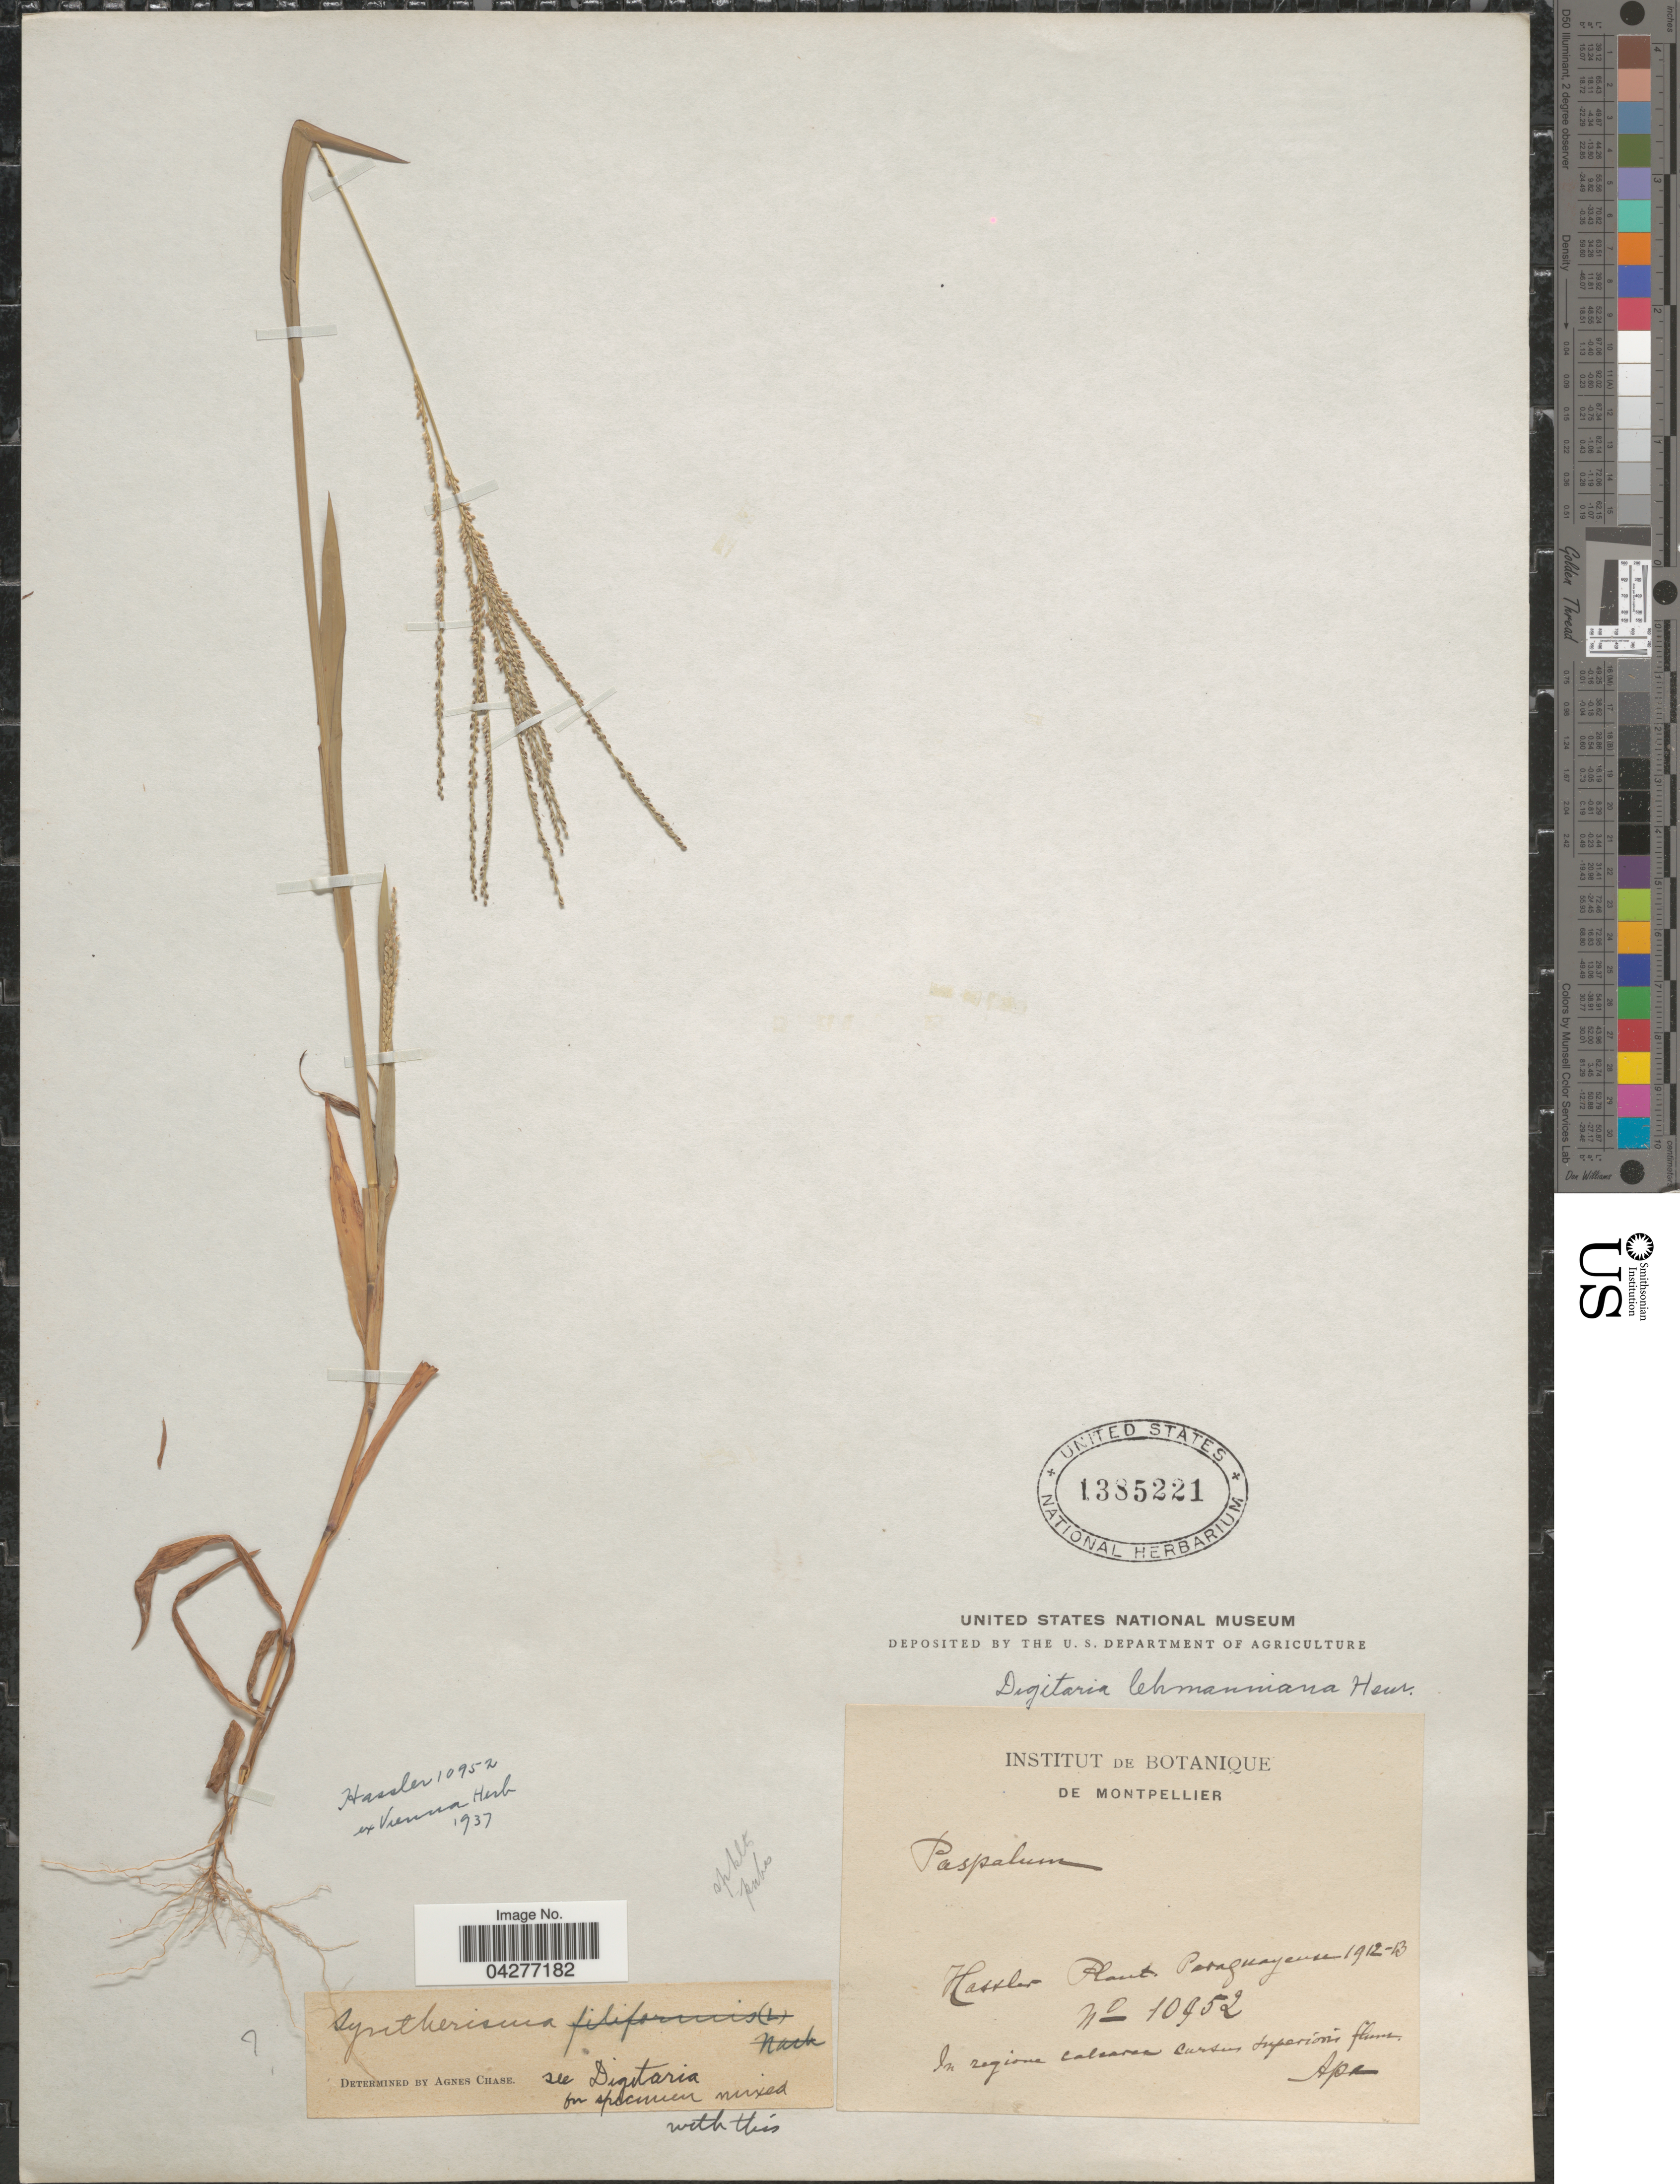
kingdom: Plantae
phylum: Tracheophyta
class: Liliopsida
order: Poales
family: Poaceae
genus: Digitaria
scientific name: Digitaria lehmanniana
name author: Henr.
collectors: Hassler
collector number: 10952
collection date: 1912/1913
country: Paraguay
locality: In regione calcarea cursus superior flumen. Apa.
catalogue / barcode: US 1385221